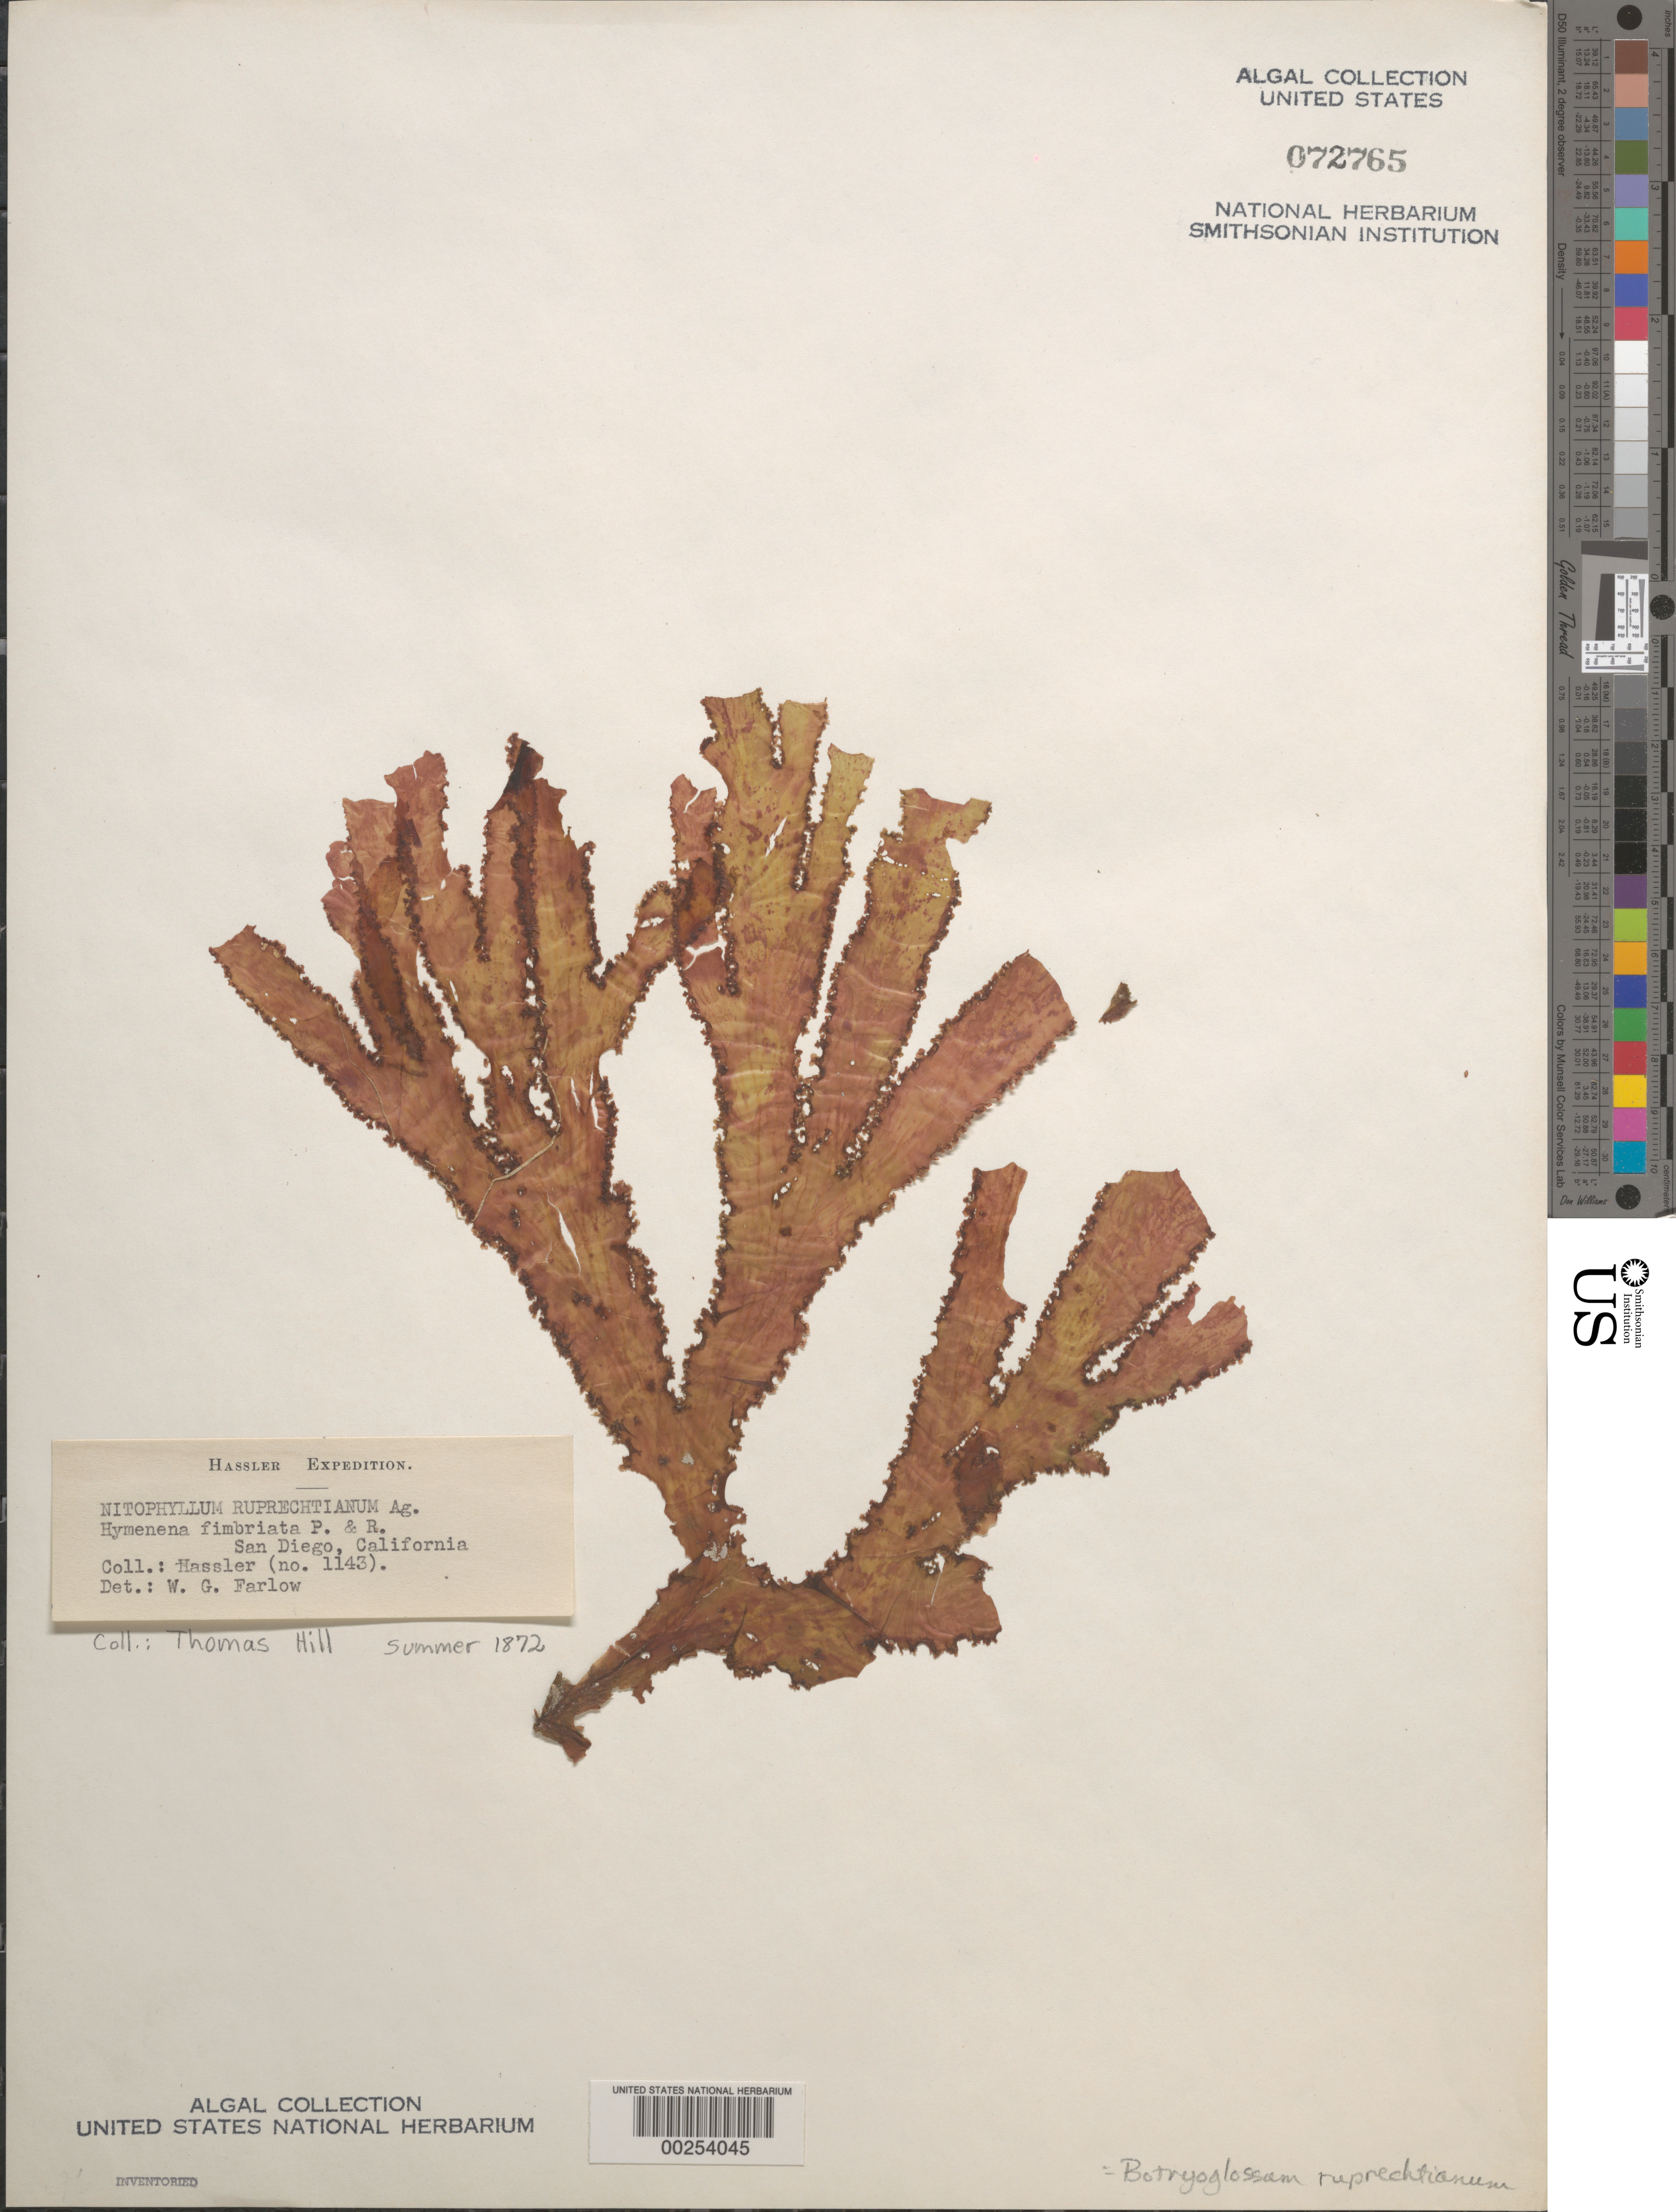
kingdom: Plantae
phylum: Rhodophyta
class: Florideophyceae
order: Ceramiales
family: Delesseriaceae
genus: Cryptopleura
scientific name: Cryptopleura ruprechtiana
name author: (J. Agardh) Kylin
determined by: Algae name updating Project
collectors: T. Hill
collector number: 1143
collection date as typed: Sum 1972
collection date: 1972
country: United States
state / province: California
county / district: San Diego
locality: San Diego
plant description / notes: Hassler Expedition, 1871-1872, as Nitophyllum ruprechtianum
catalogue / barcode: US 72765